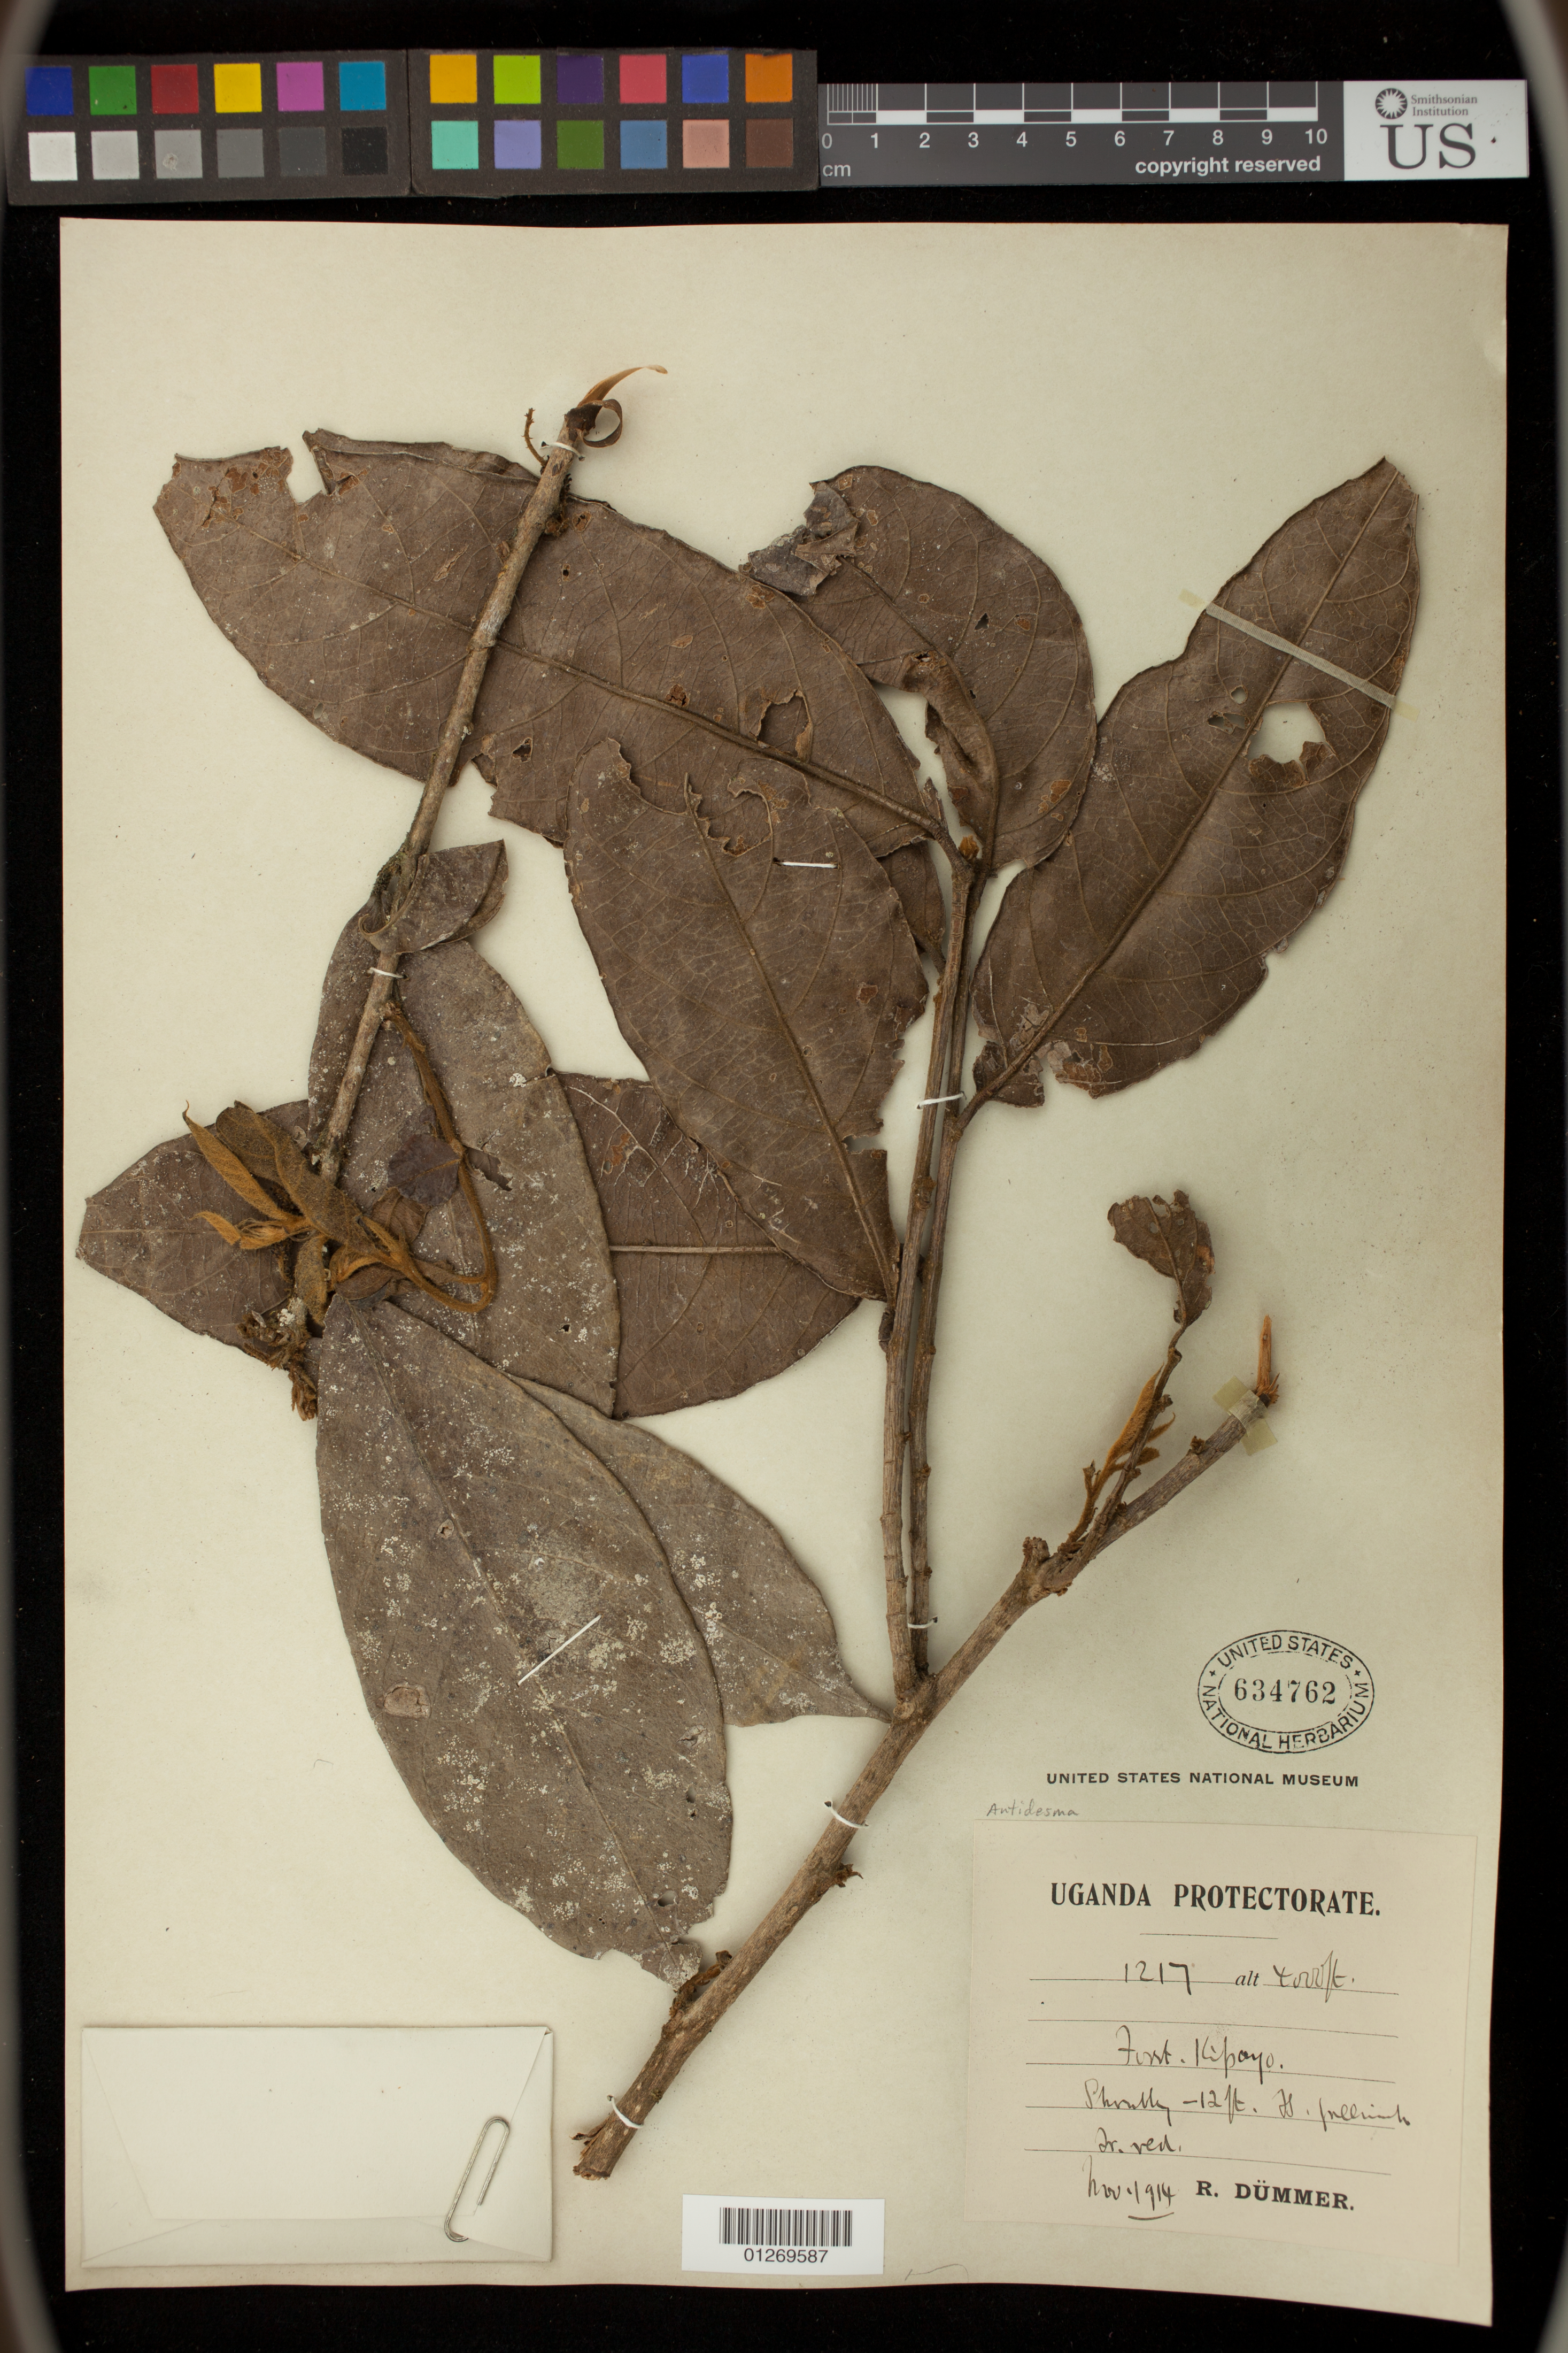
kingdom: Plantae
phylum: Tracheophyta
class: Magnoliopsida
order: Malpighiales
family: Phyllanthaceae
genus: Antidesma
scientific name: Antidesma sp.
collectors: R. Dümmer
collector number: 1217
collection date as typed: Nov 1914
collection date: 1914-11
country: Uganda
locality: Kuiwu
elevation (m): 1219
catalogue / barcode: US 634762